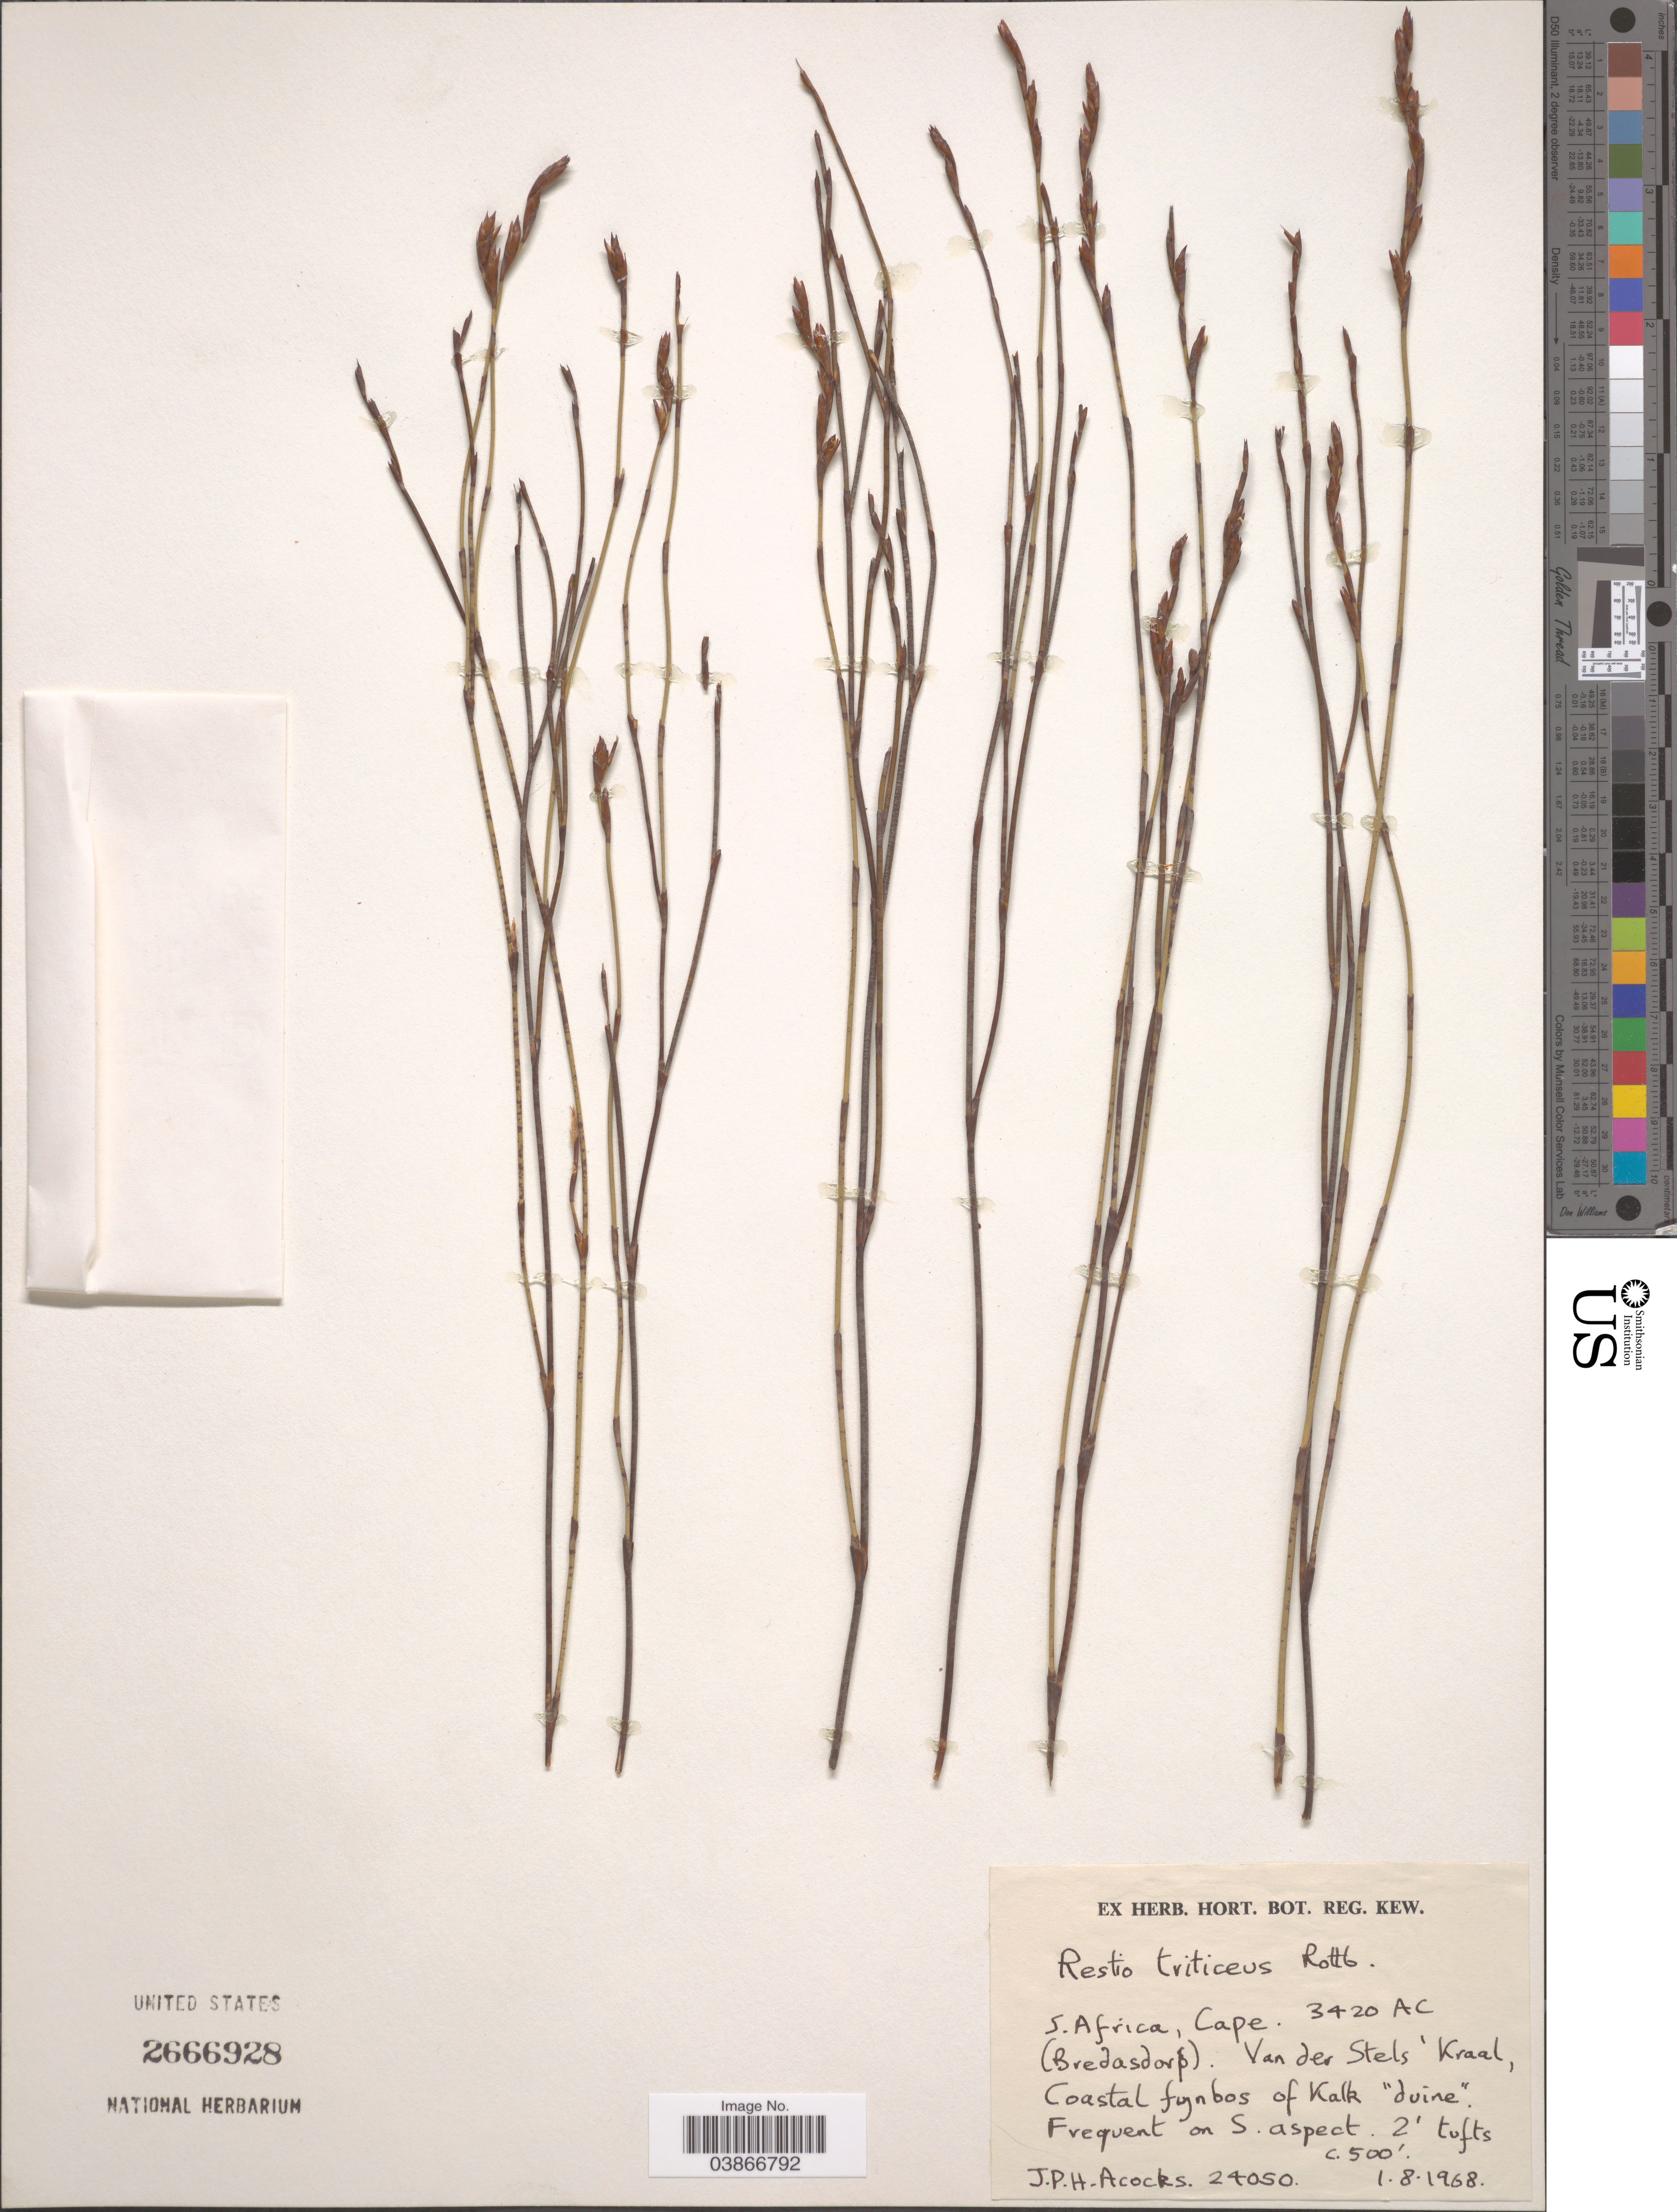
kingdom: Plantae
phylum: Tracheophyta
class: Liliopsida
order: Poales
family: Restionaceae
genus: Restio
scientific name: Restio triticeus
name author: Rottb.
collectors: J. P. Acocks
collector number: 24050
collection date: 1968-08-01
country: South Africa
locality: Cape. 3420 AC. (Bredasdorp). Van der Stels, Kraal.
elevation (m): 152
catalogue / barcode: US 2666928